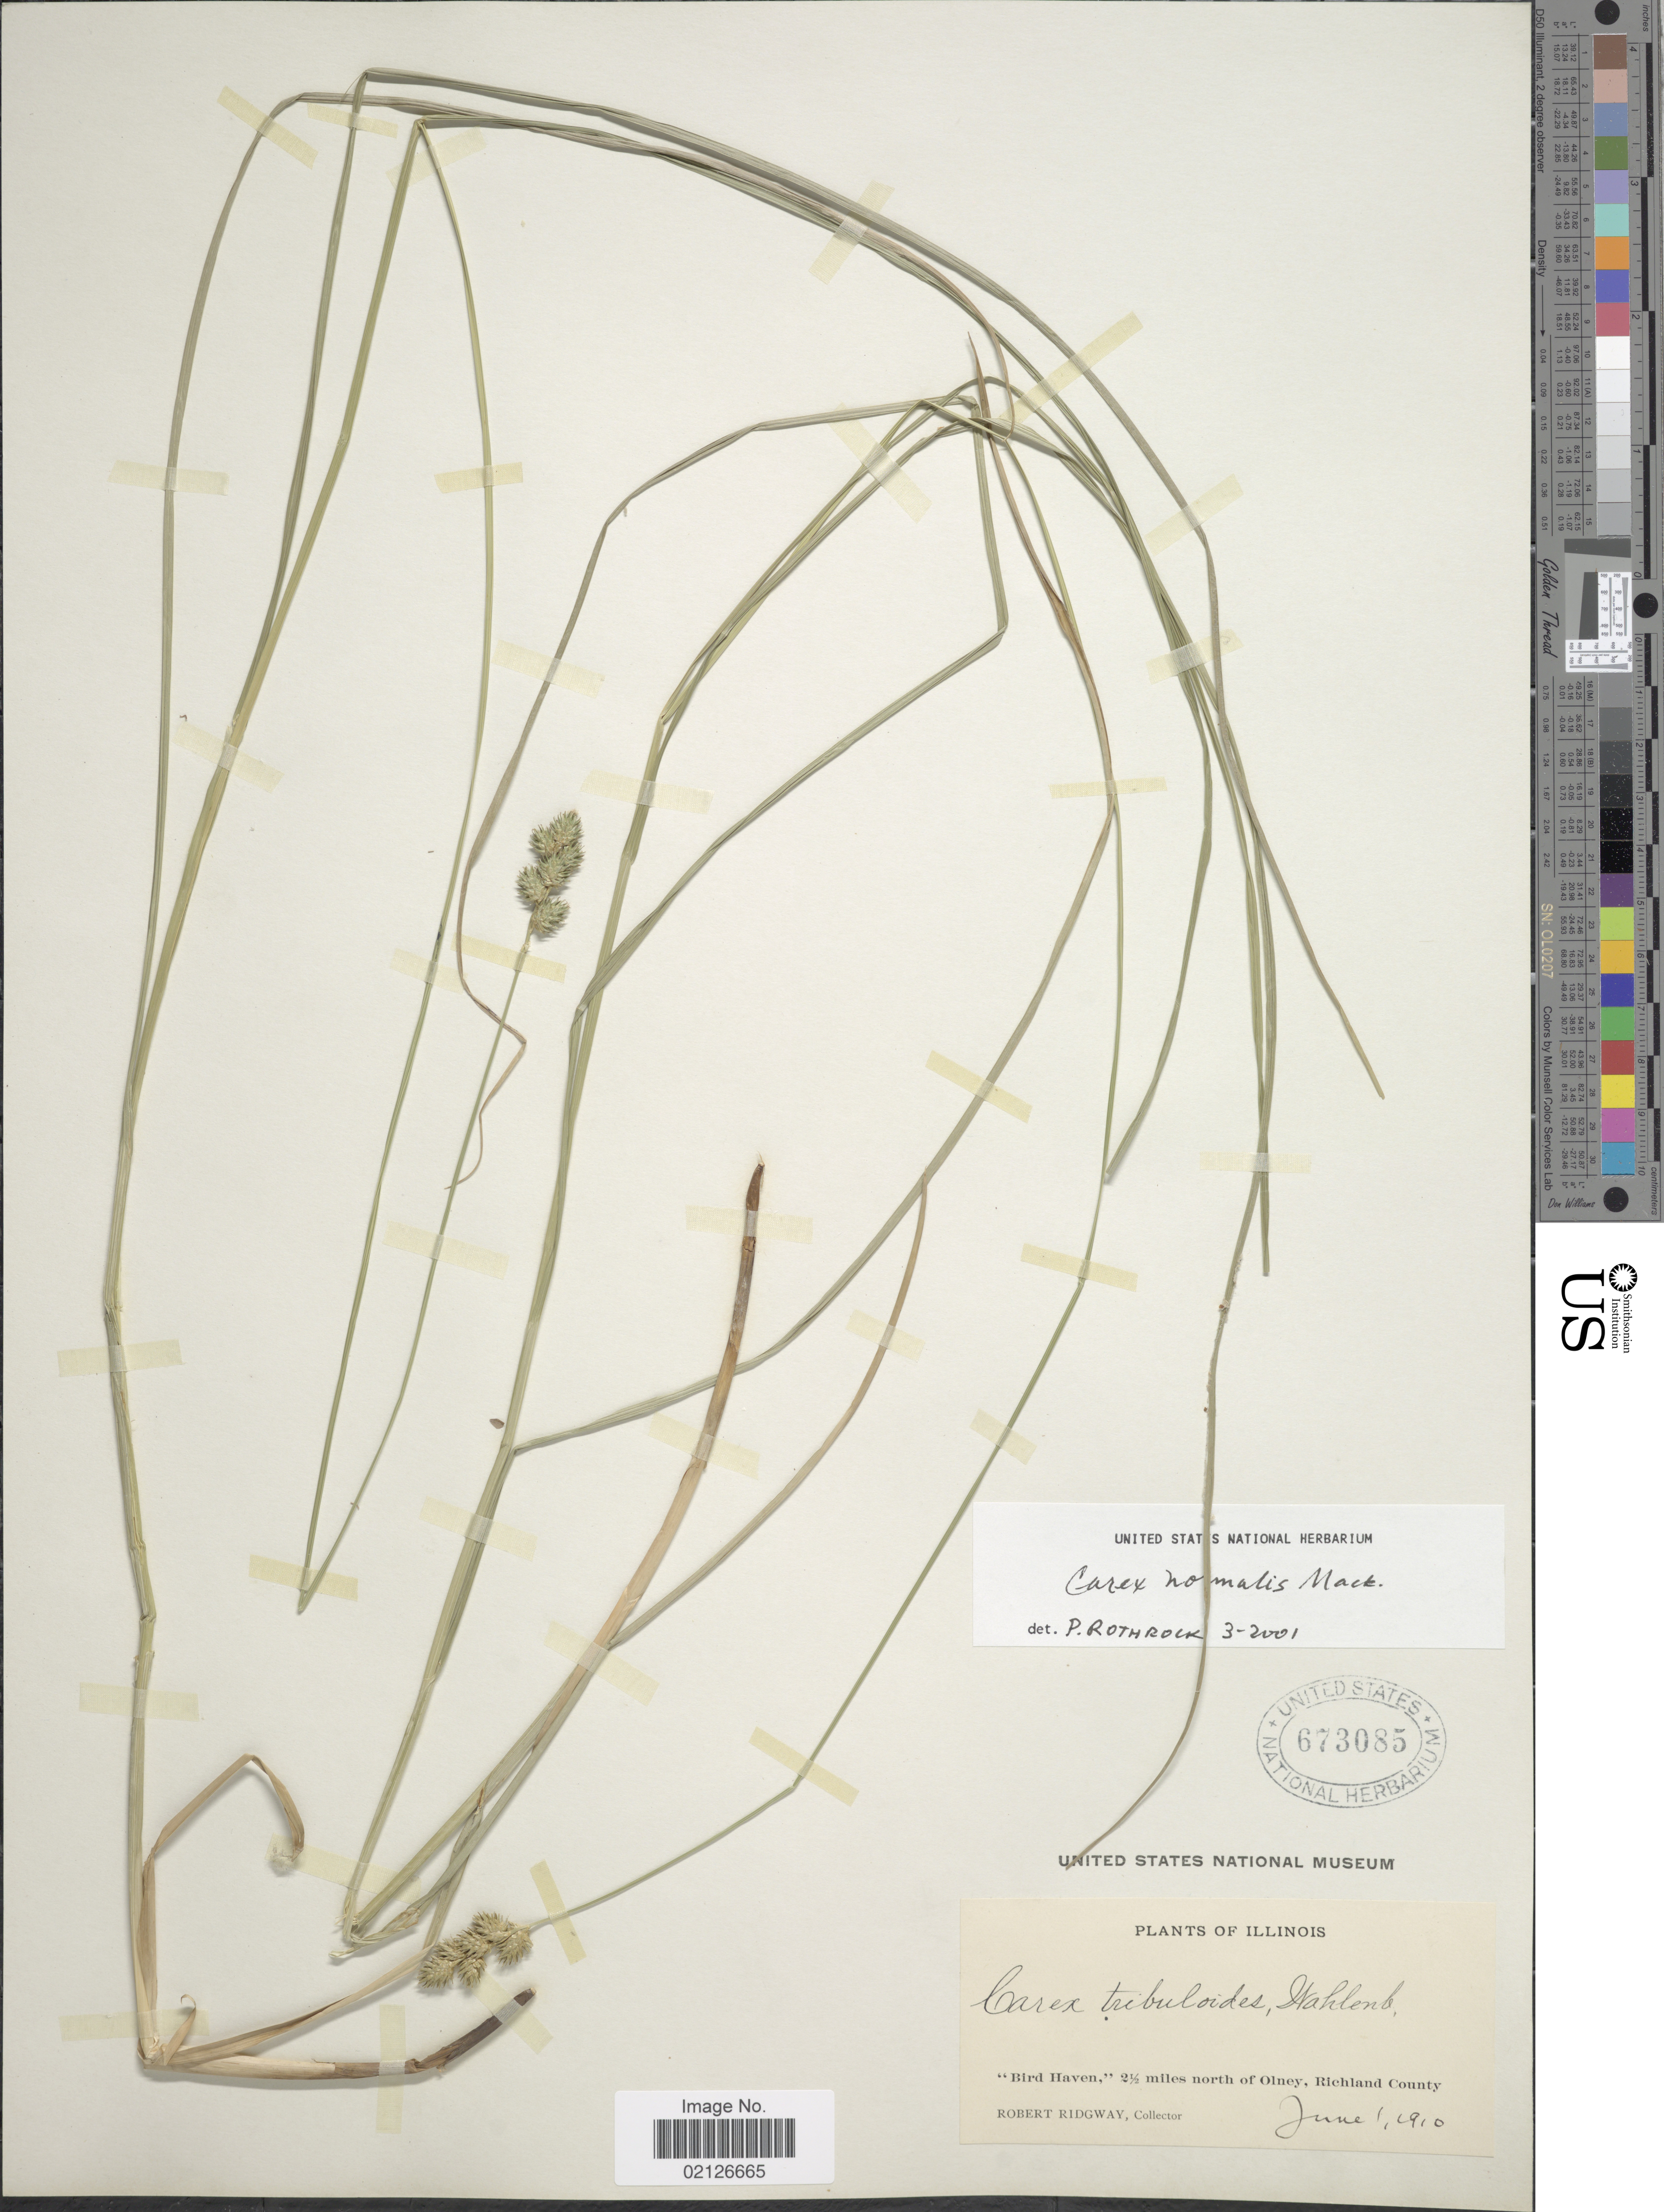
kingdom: Plantae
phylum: Tracheophyta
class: Liliopsida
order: Poales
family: Cyperaceae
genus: Carex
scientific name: Carex normalis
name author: Mack.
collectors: R. Ridgway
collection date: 1910-06-01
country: United States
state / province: Illinois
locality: Bird Haven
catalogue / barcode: US 673085